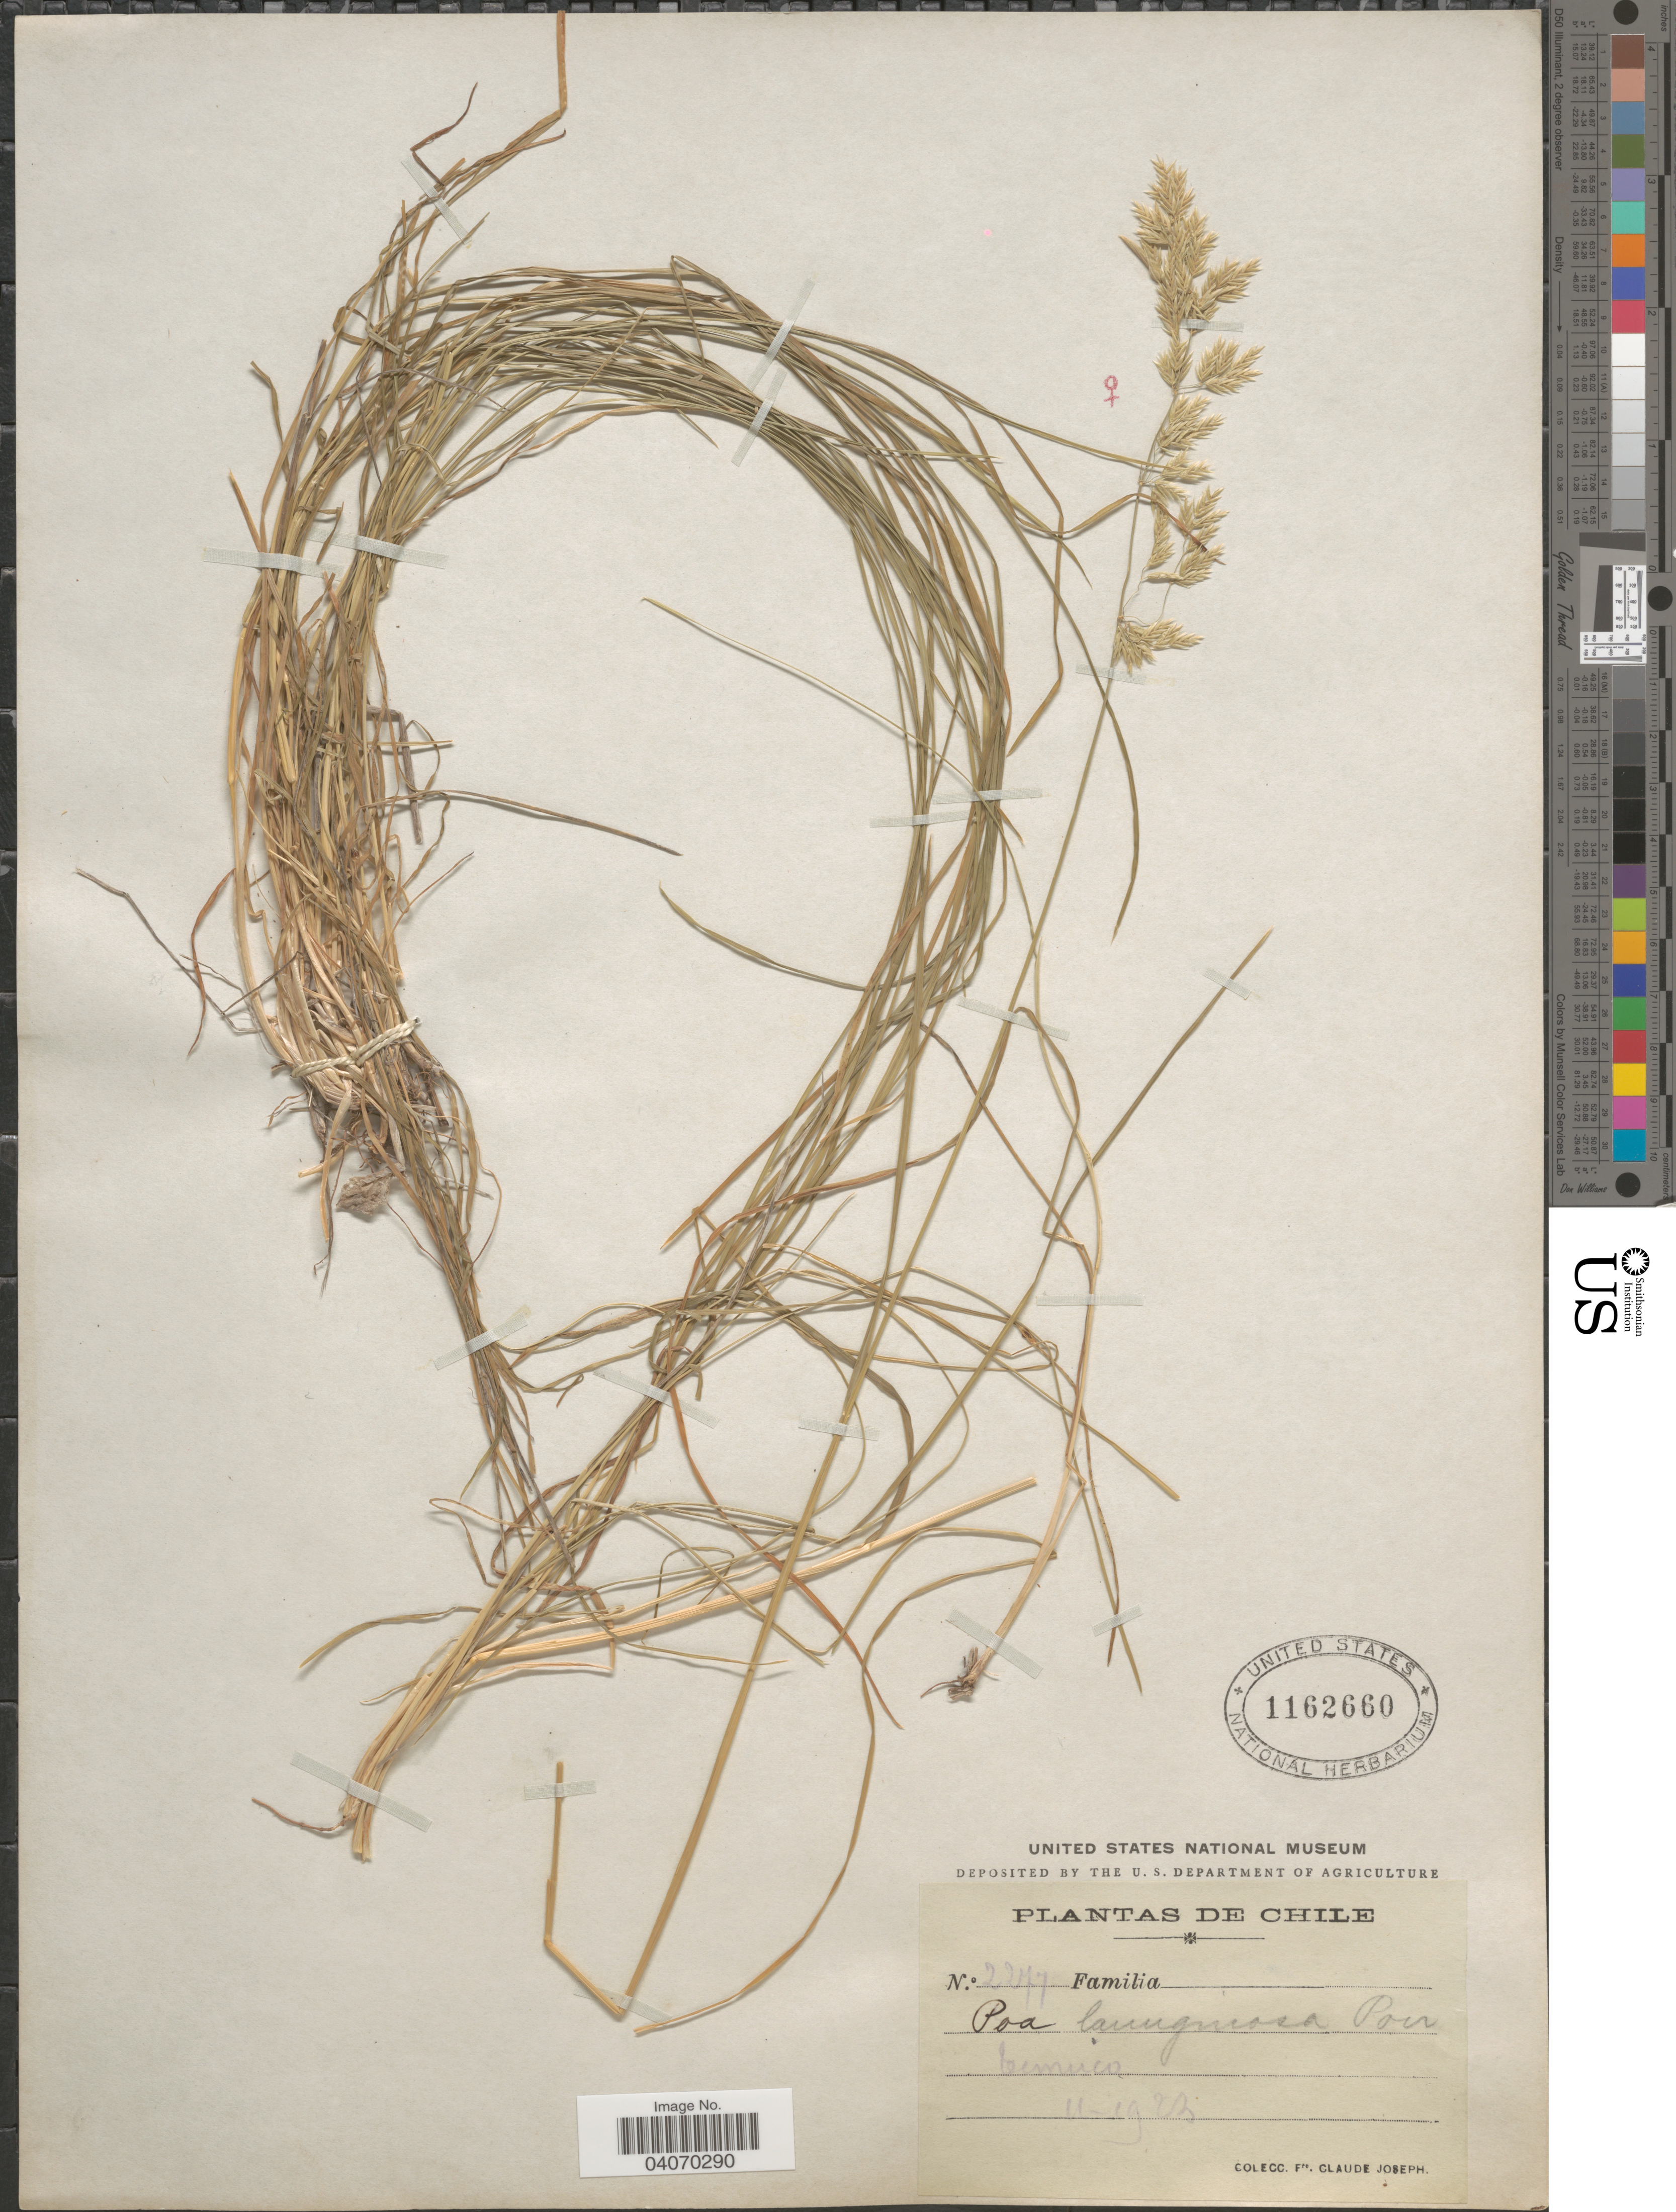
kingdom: Plantae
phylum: Tracheophyta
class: Liliopsida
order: Poales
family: Poaceae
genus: Poa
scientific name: Poa bonariensis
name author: (Lam.) Kunth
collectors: Bro. Claude-Joseph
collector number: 2277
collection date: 1923-11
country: Chile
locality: Temuco.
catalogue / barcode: US 1162660